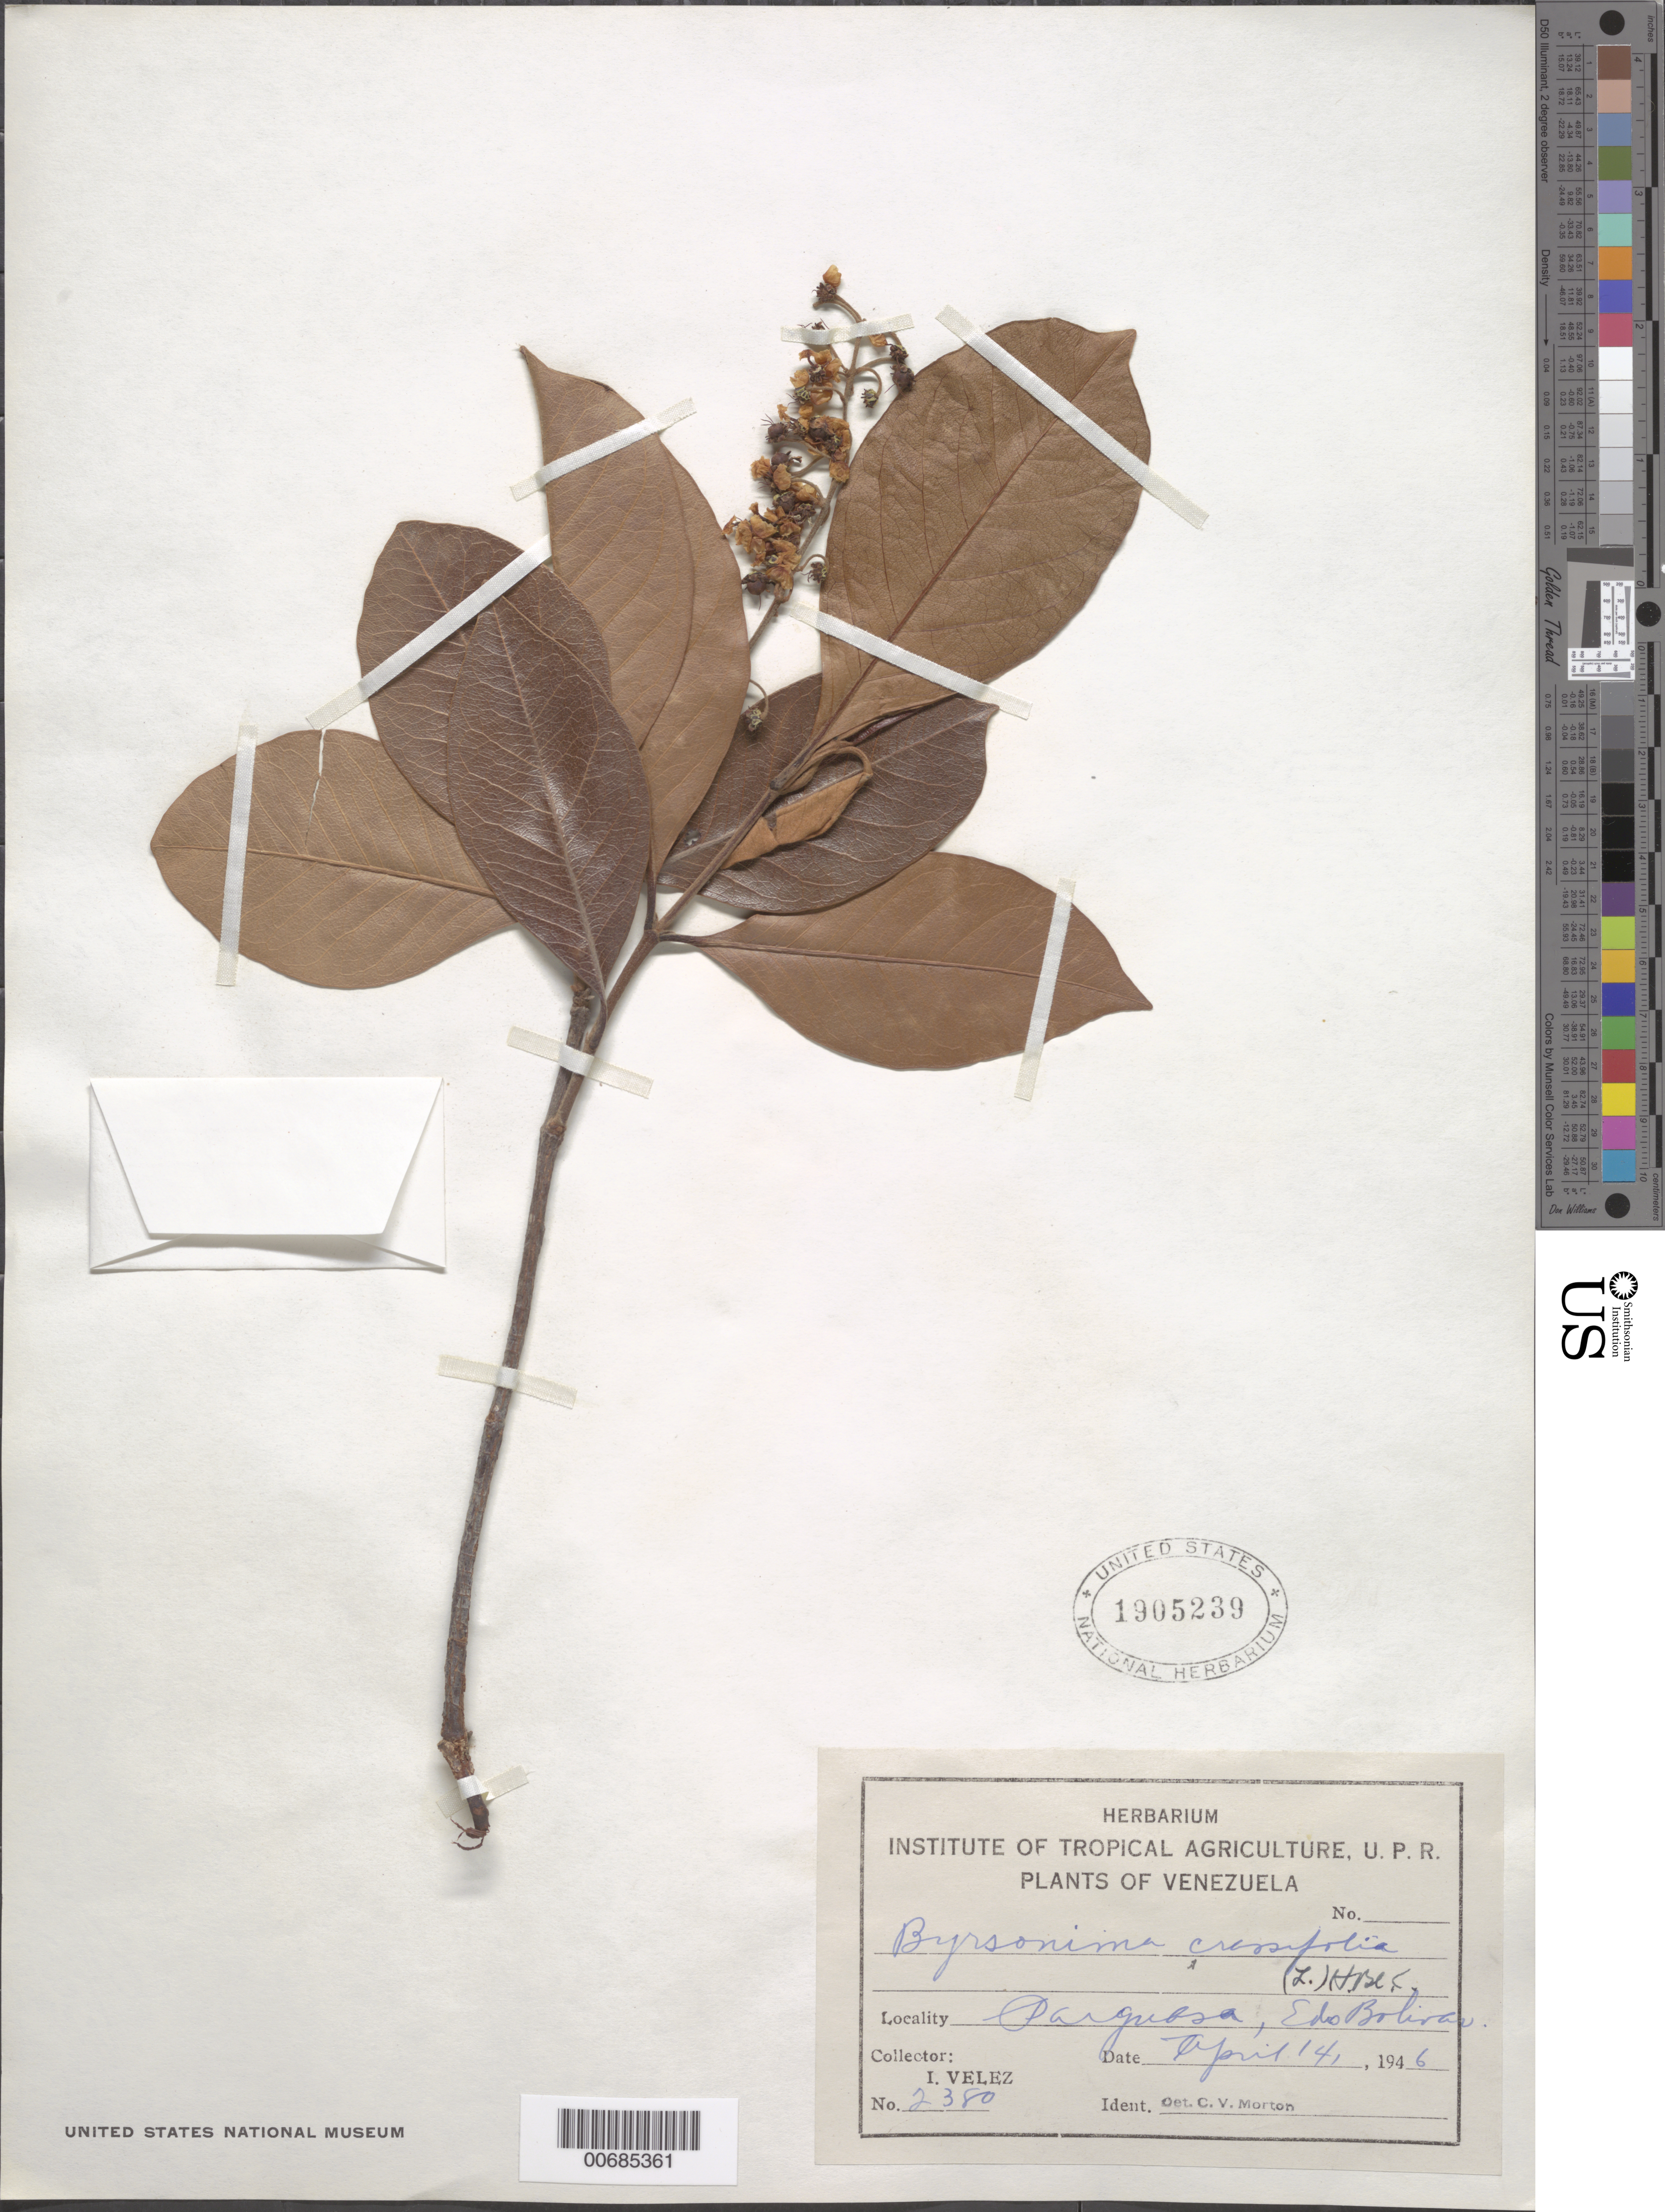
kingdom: Plantae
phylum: Tracheophyta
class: Magnoliopsida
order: Malpighiales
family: Malpighiaceae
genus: Byrsonima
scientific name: Byrsonima crassifolia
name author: (L.) Kunth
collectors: I. Velez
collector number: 2380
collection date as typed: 14-Apr-46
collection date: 1946-04-14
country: Venezuela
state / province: Bolívar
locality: Parguasa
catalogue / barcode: US 1905239